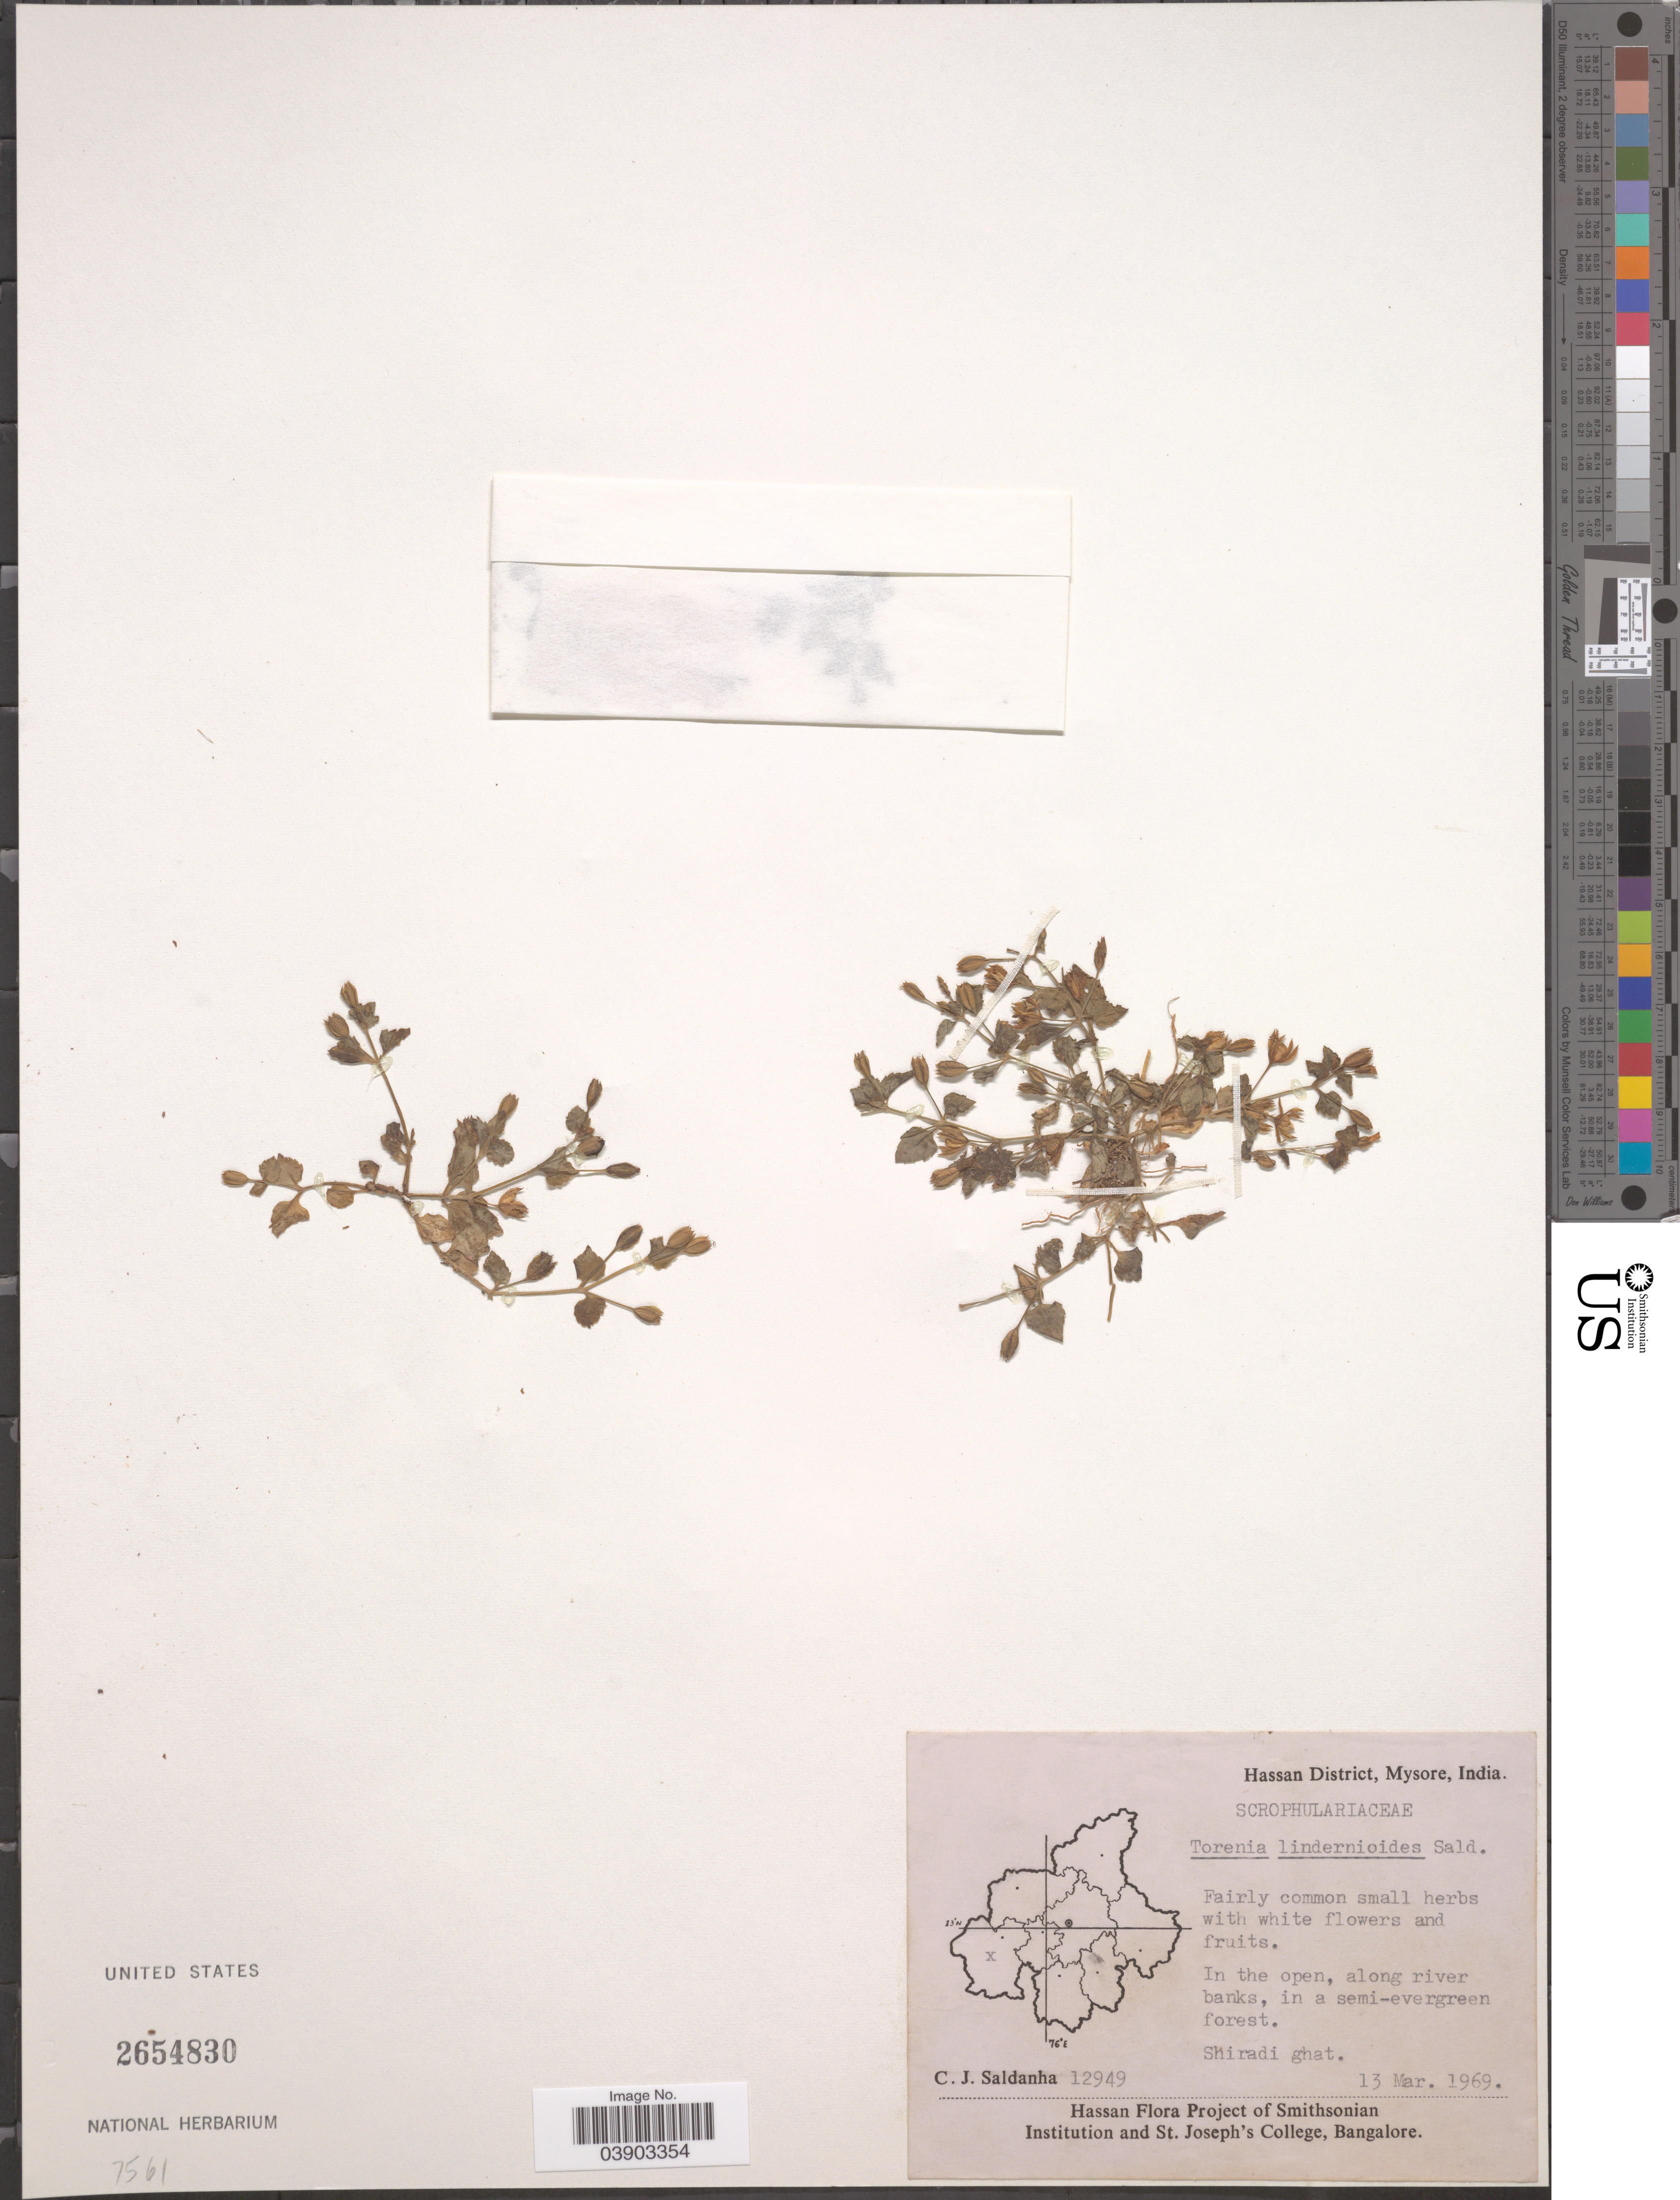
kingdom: Plantae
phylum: Tracheophyta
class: Magnoliopsida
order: Lamiales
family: Linderniaceae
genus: Torenia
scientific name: Torenia lindernioides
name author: C.J. Saldanha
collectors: C. J. Saldanha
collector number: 12949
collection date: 1969-03-13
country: India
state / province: Karnataka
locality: Hassan District, Mysore. In the open, along river banks, in a semi-evergreen forest. Shiradi ghat.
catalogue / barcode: US 2654830